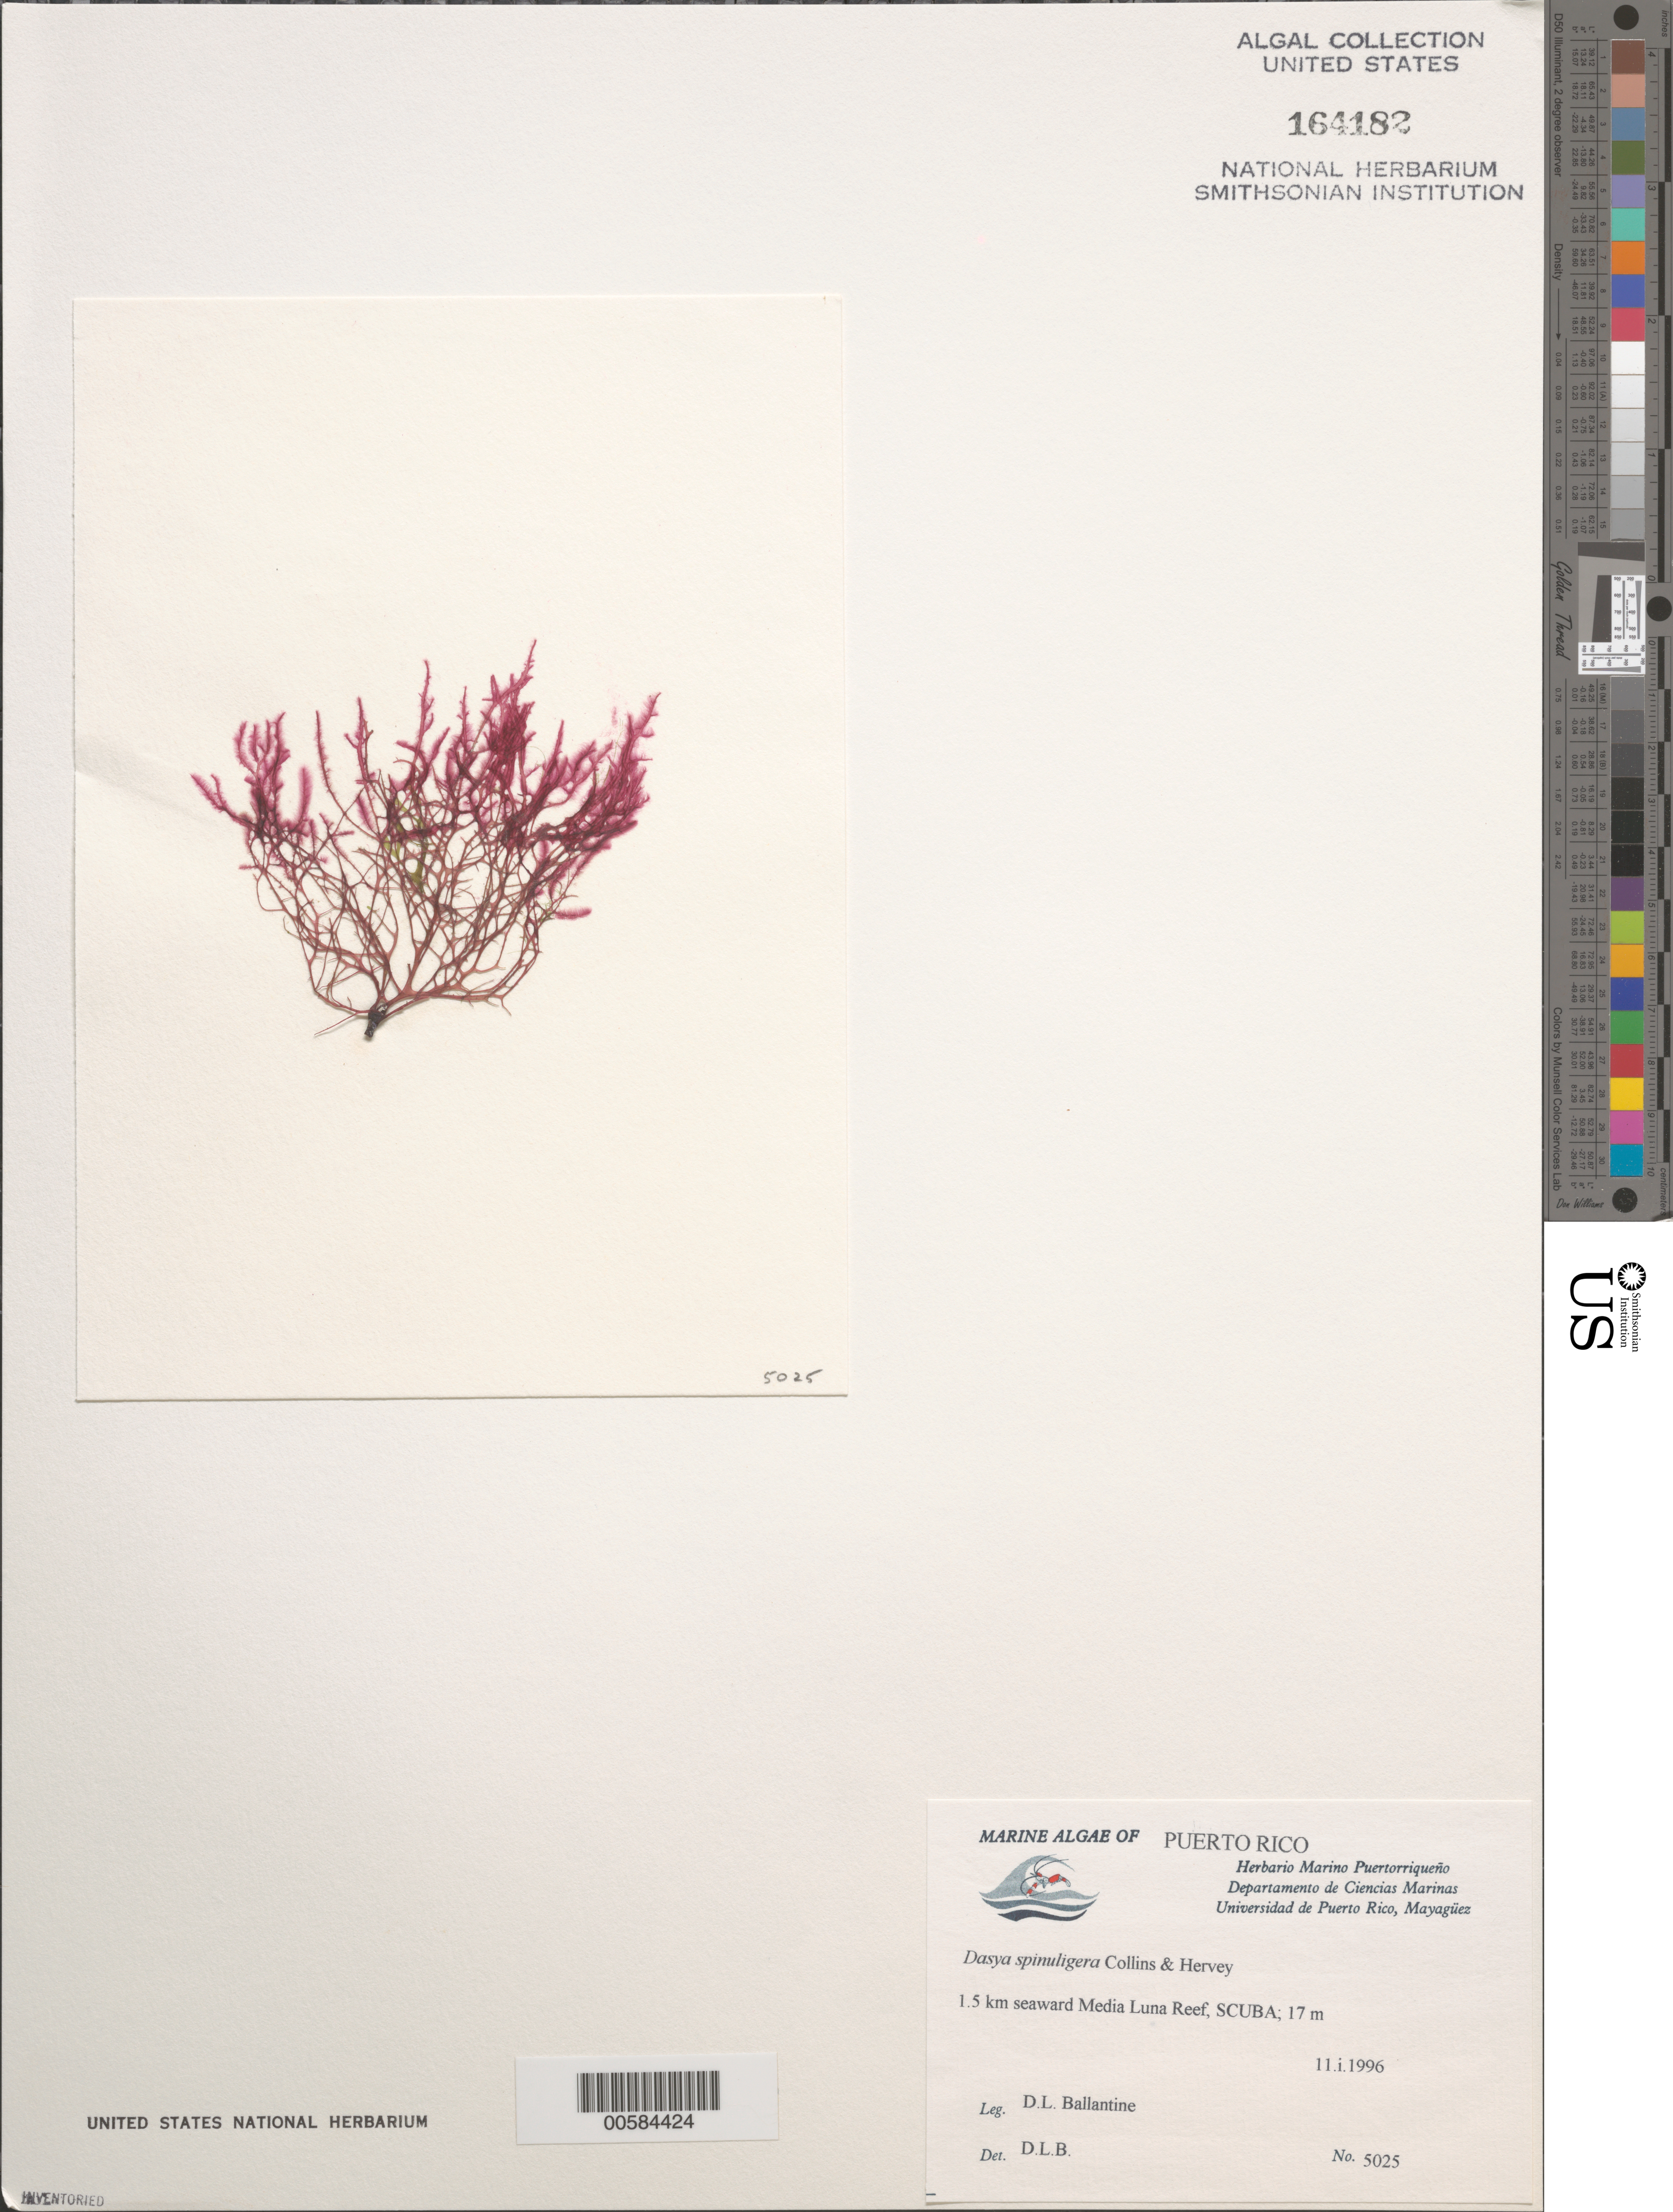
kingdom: Plantae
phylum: Rhodophyta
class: Florideophyceae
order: Ceramiales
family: Dasyaceae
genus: Dasya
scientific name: Dasya spinuligera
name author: Collins & Herv.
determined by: Ballantine, D. L.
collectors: D.L. Ballantine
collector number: DLB 5025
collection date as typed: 11 Jan 1996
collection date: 1996-01-11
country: Puerto Rico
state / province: Lajas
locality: Media Luna Reef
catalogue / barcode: US 164182